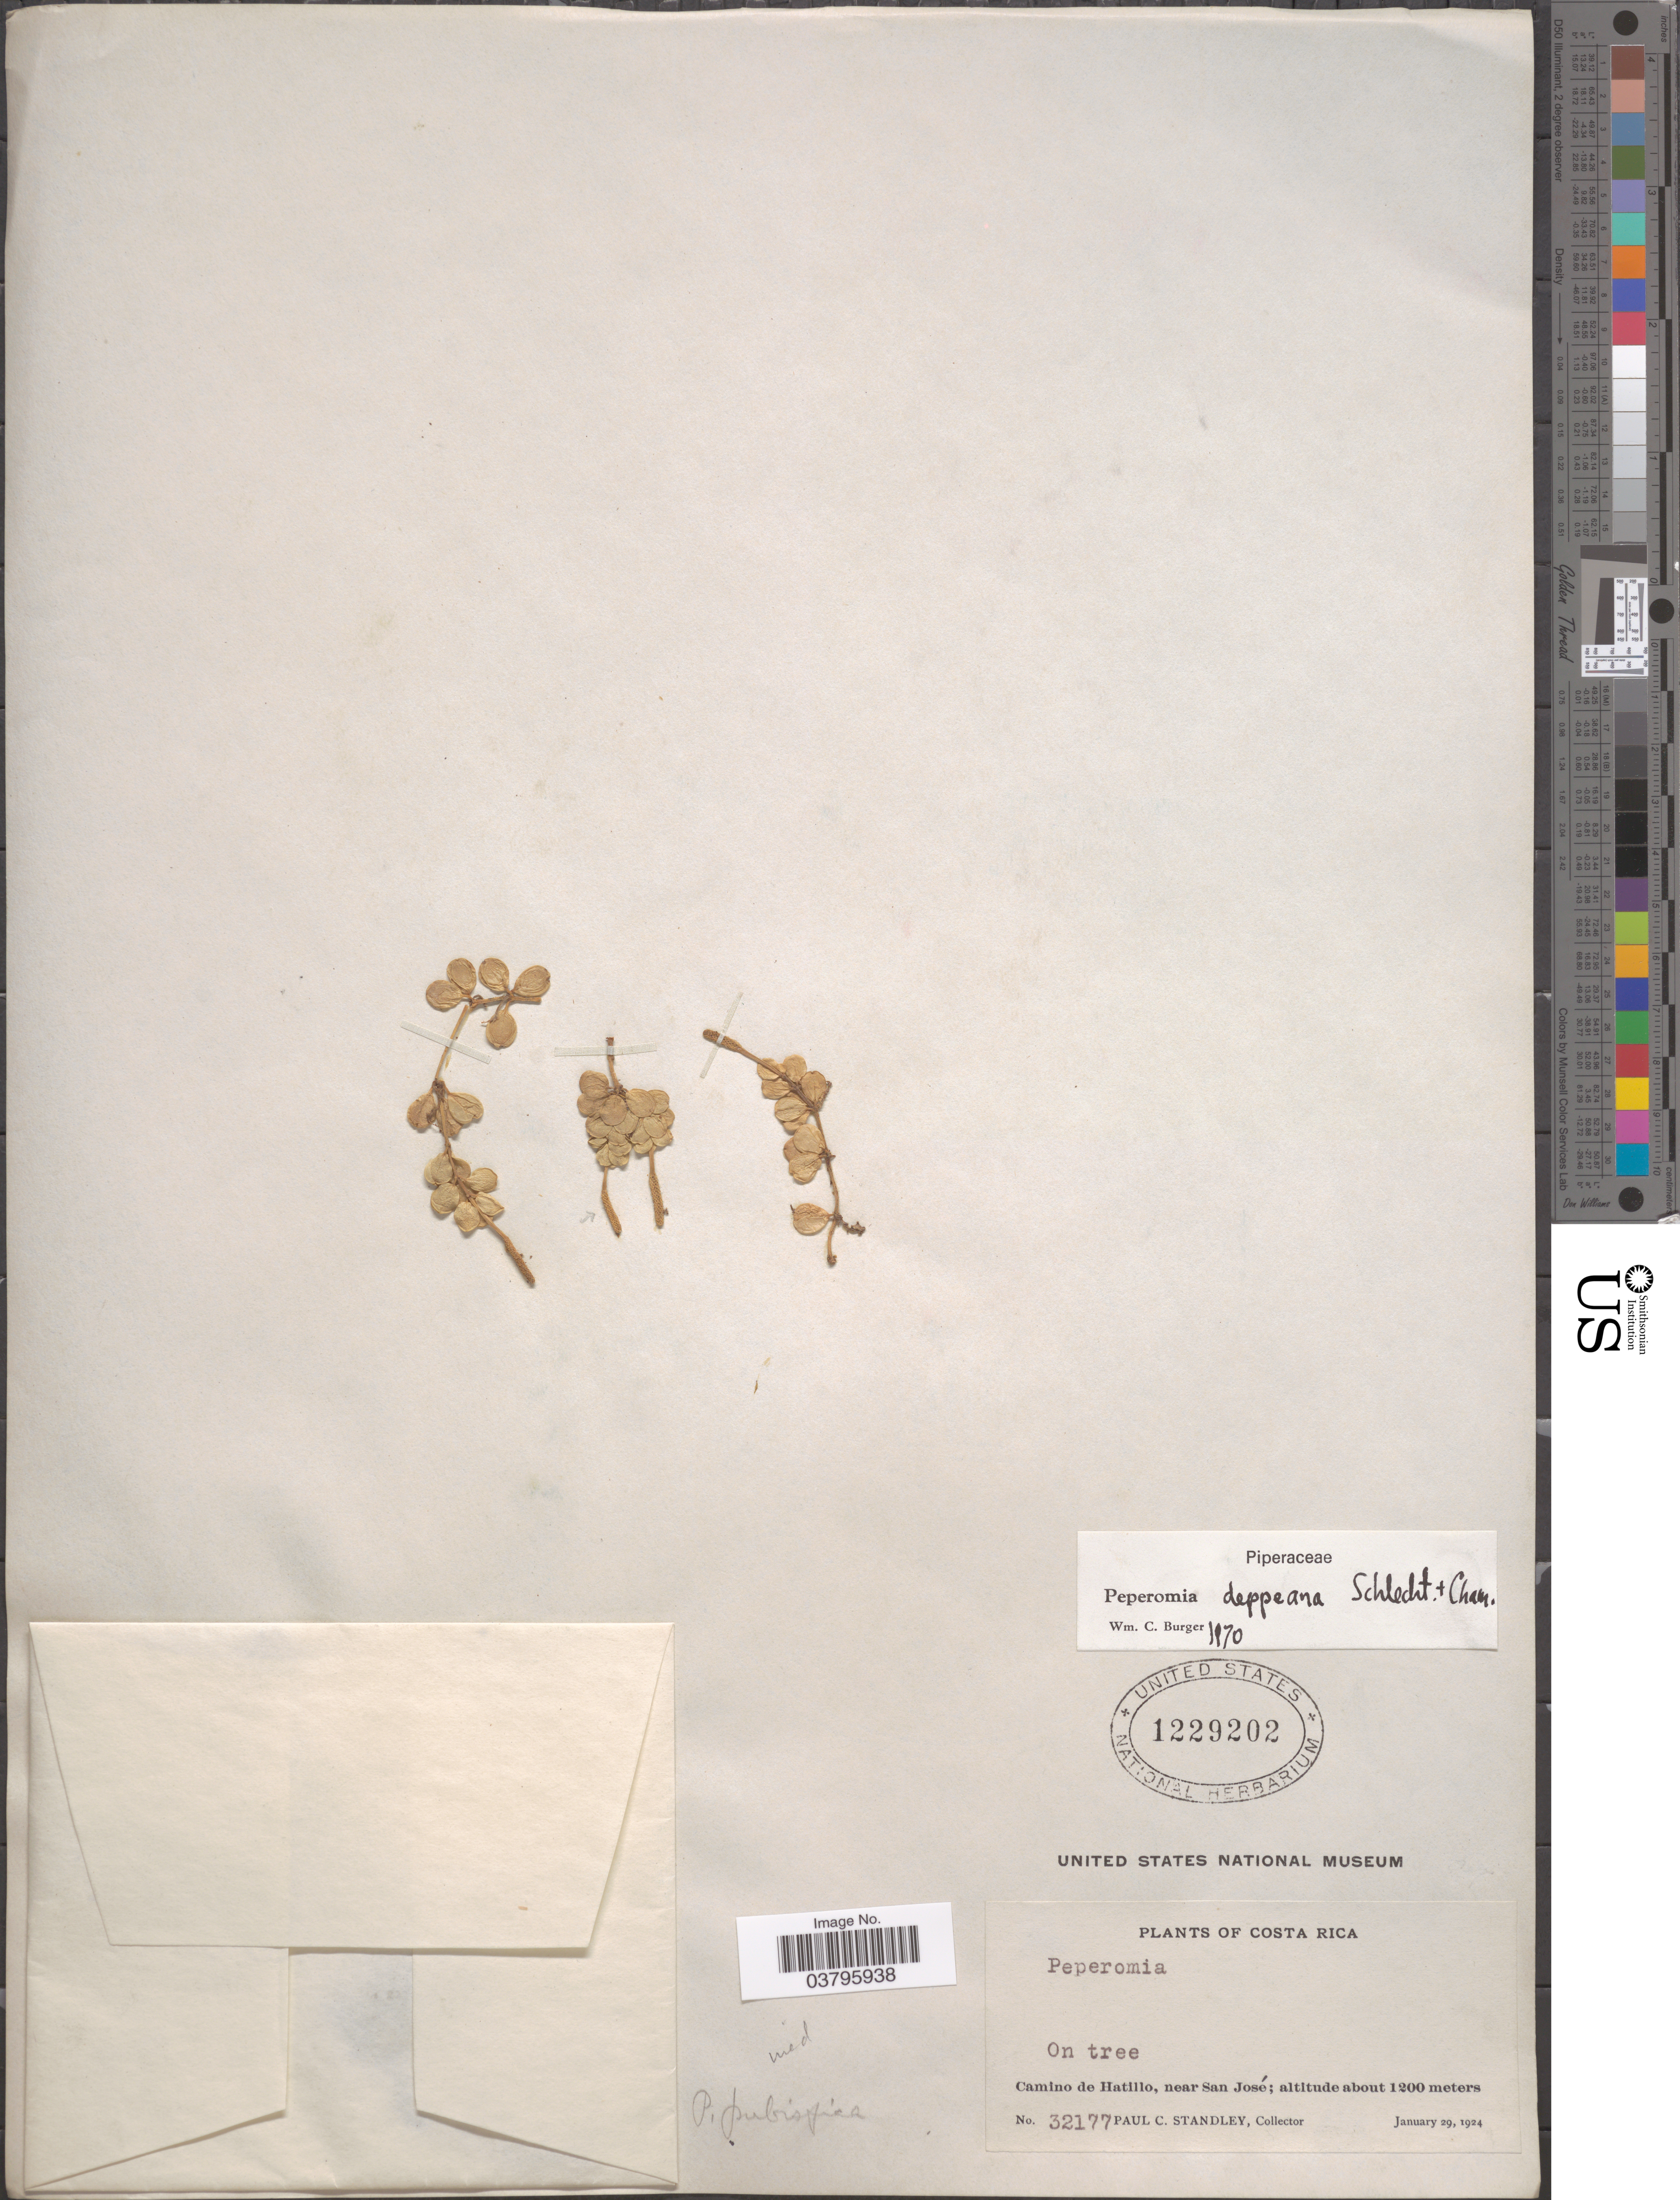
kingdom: Plantae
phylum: Tracheophyta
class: Magnoliopsida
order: Piperales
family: Piperaceae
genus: Peperomia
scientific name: Peperomia deppeana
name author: Schltdl. & Cham.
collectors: P. C. Standley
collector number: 32177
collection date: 1924-01-29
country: Costa Rica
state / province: San José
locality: Camino de Hatillo, near San José.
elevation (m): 1200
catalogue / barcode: US 1229202